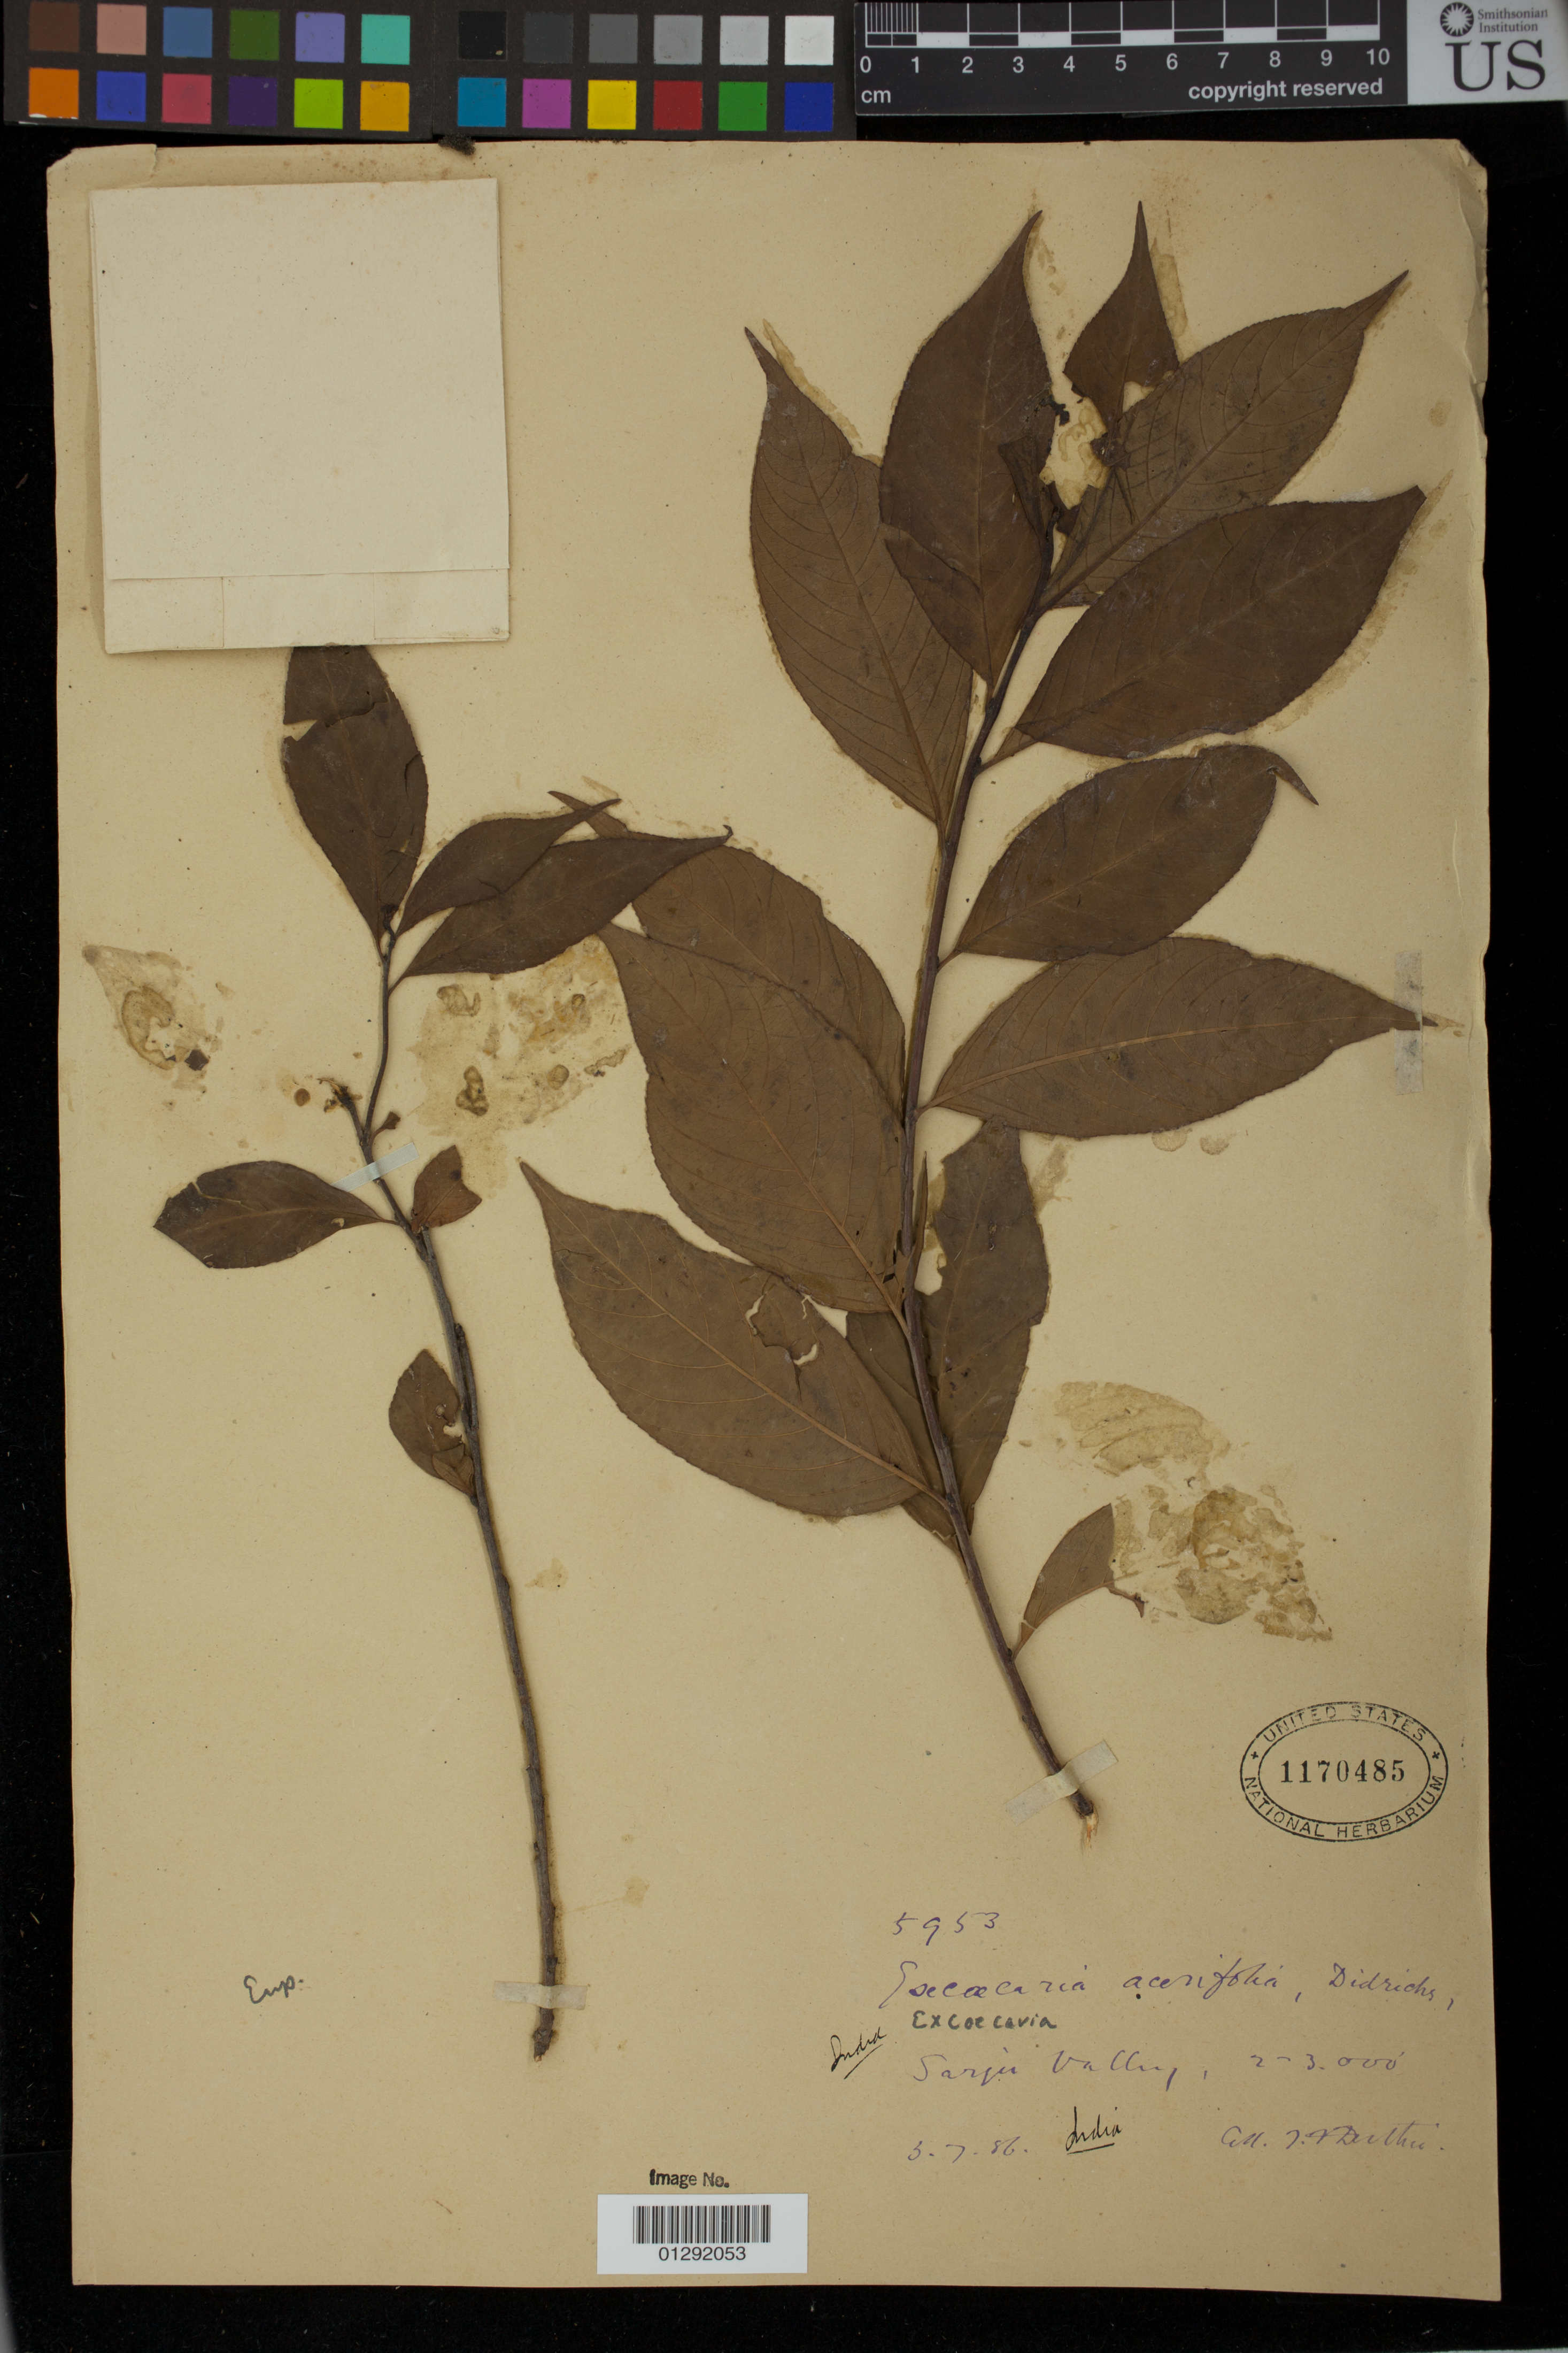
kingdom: Plantae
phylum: Tracheophyta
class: Magnoliopsida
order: Malpighiales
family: Euphorbiaceae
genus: Excoecaria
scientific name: Excoecaria acerifolia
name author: Didr.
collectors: J. F. Duthie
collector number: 5953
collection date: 1886-07-05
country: India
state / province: Uttarakhand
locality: Sarju Valley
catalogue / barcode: US 1170485